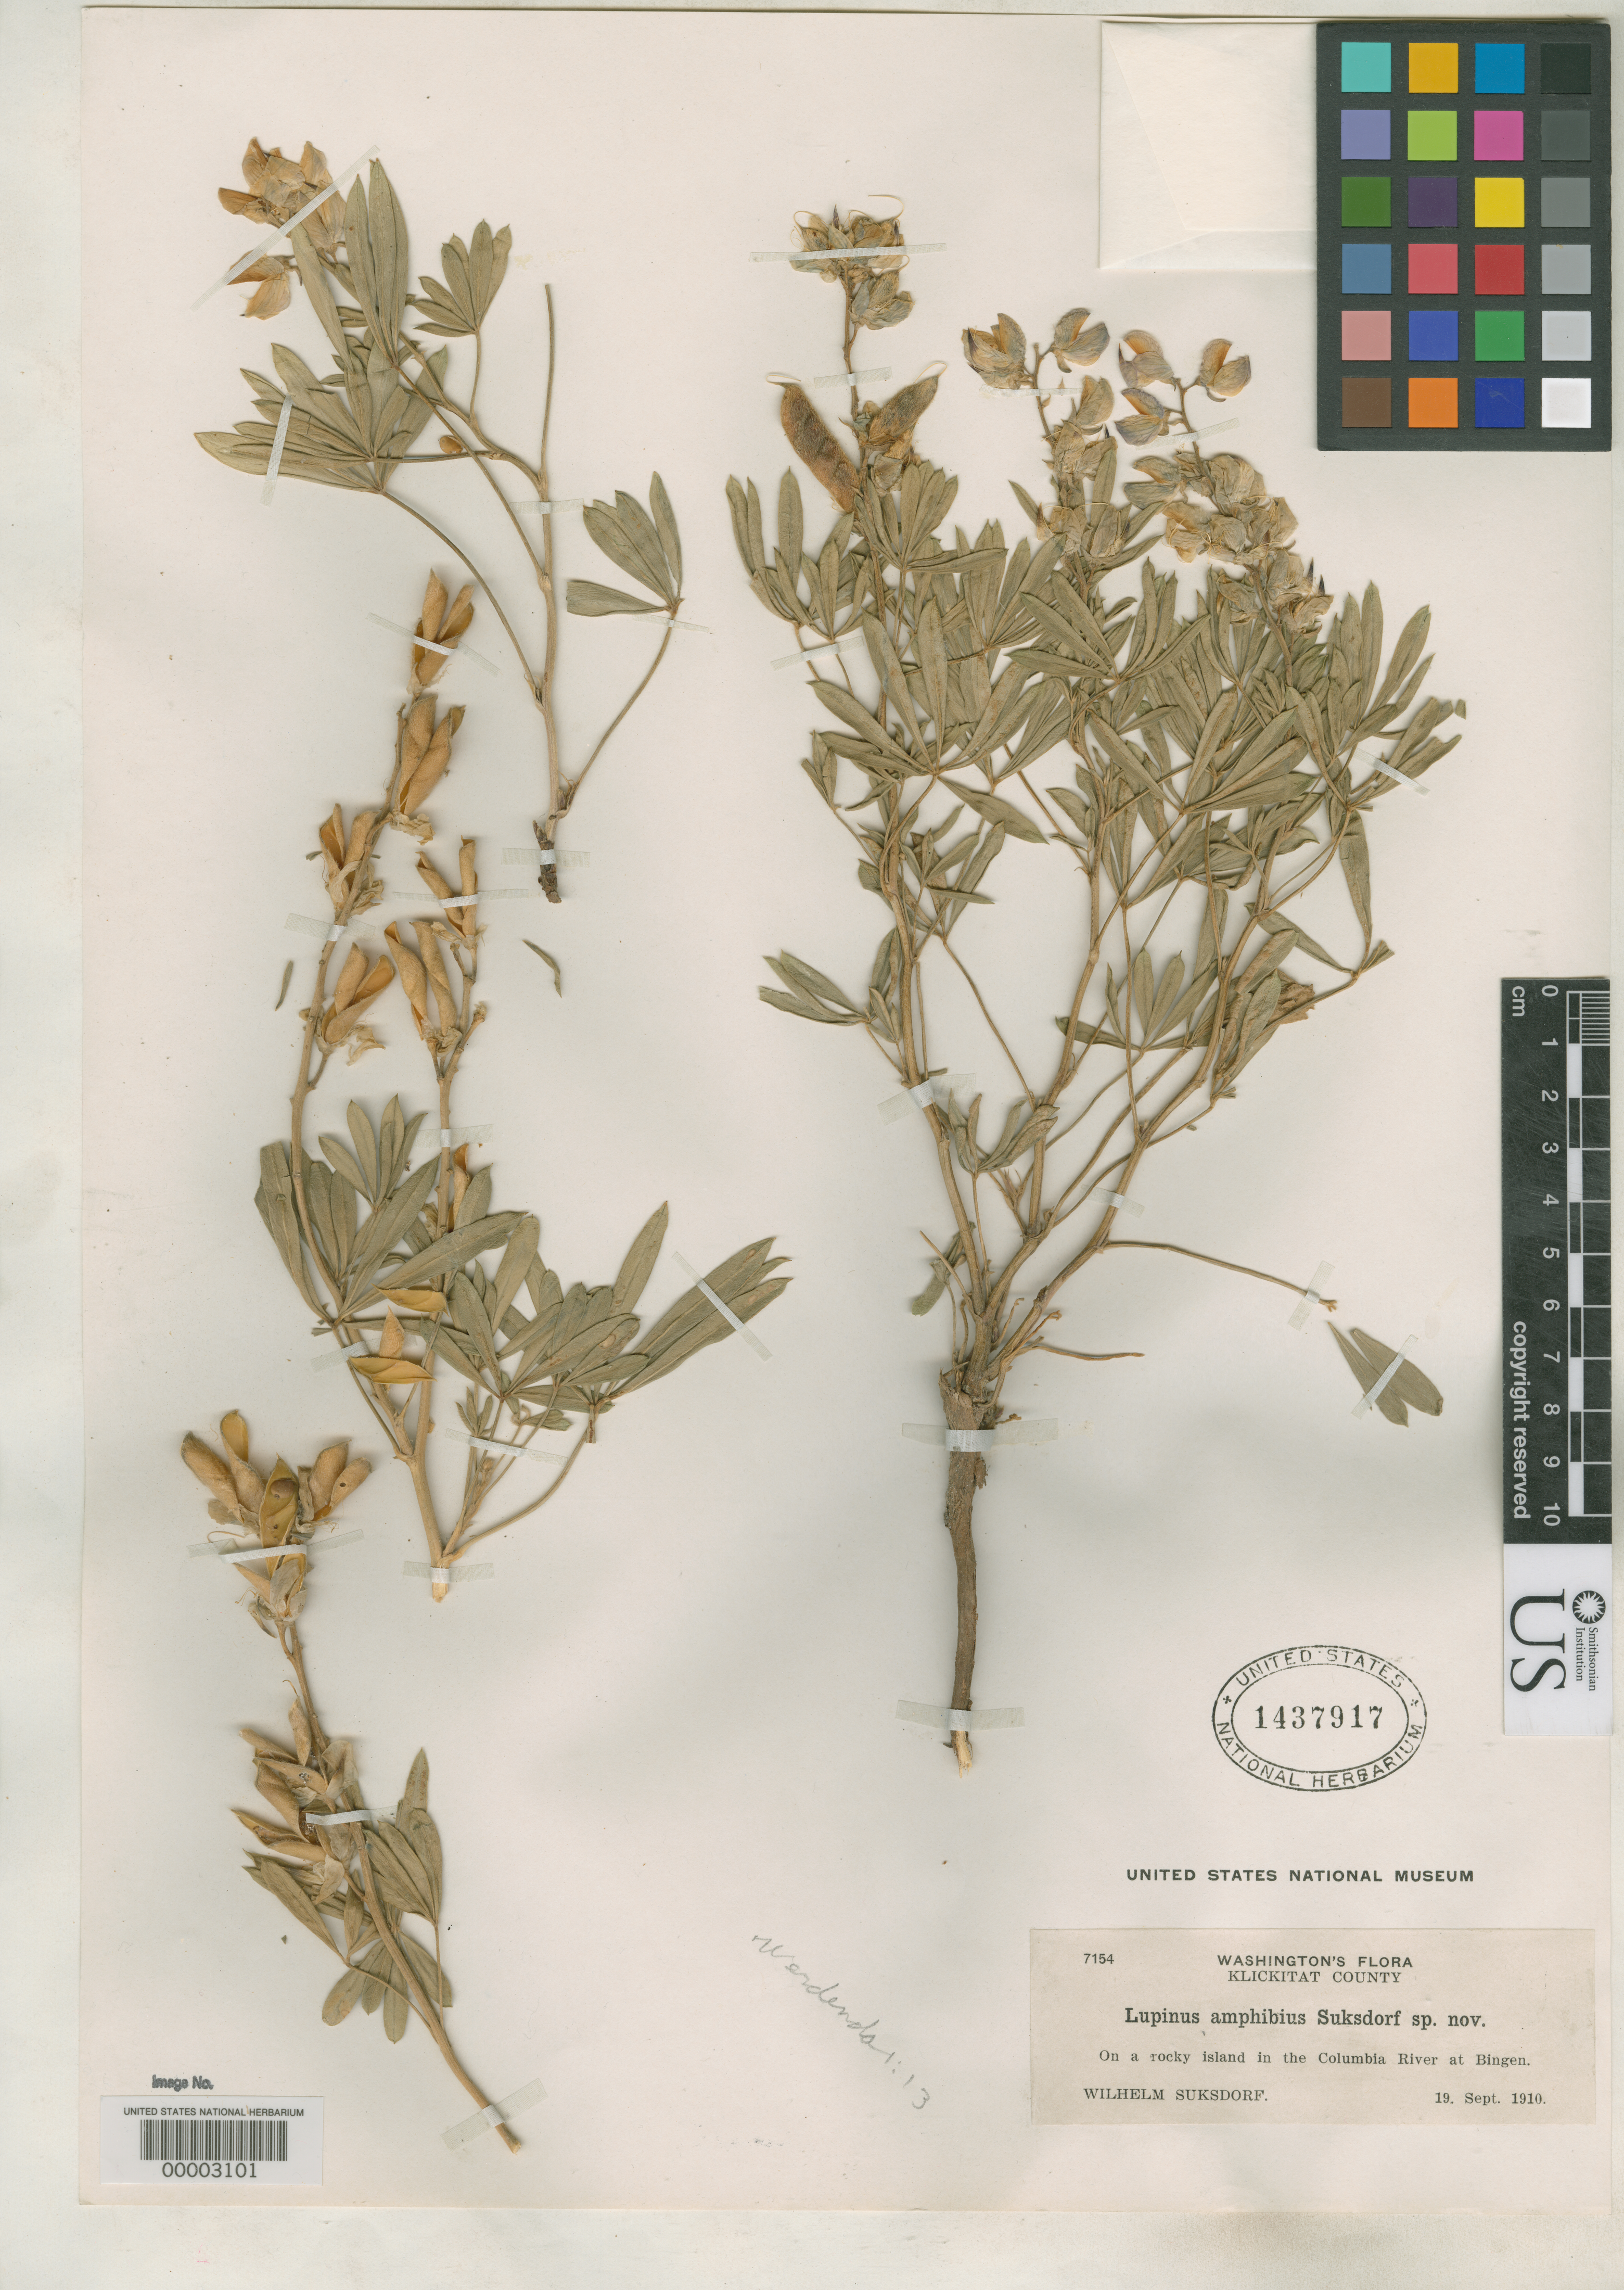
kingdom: Plantae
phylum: Tracheophyta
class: Magnoliopsida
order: Fabales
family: Fabaceae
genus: Lupinus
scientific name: Lupinus amphibius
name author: Suksd.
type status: Isosyntype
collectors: W. N. Suksdorf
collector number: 7154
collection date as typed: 19 Sep 1910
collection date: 1910-09-19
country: United States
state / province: Washington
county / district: Klickitat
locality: Island in Columbia River at Bingen.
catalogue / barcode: US 1437917